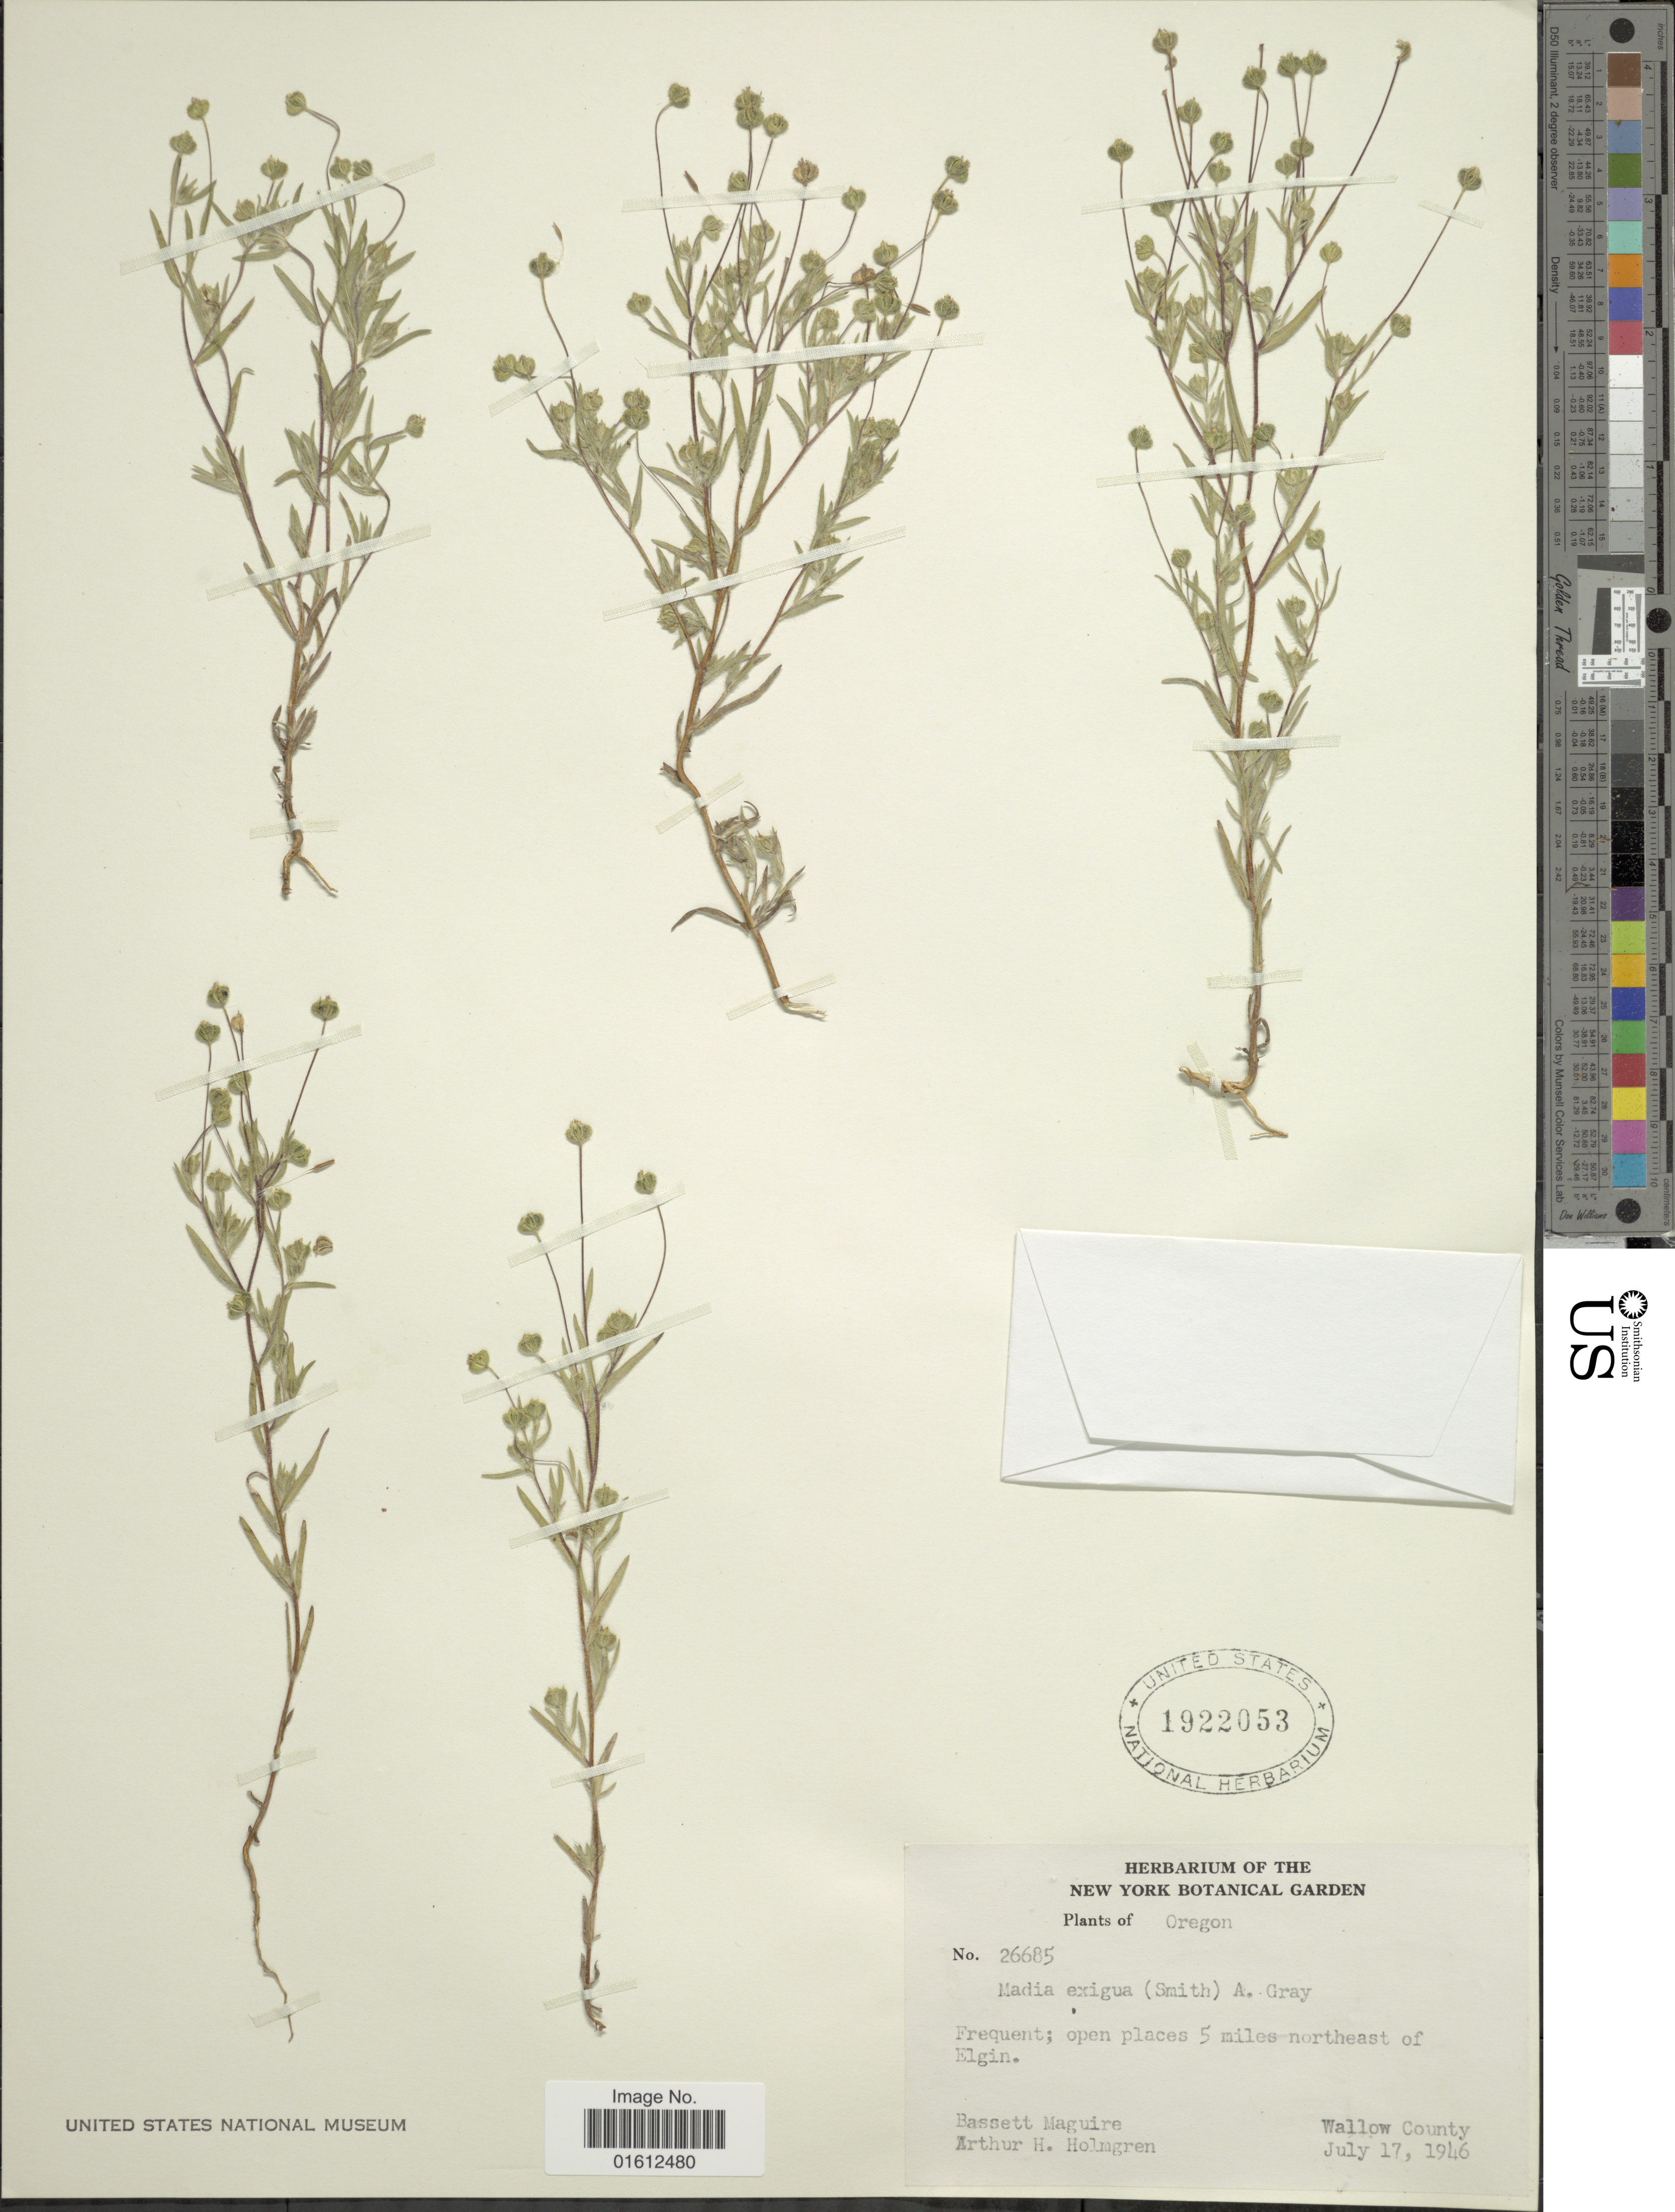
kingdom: Plantae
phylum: Tracheophyta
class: Magnoliopsida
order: Asterales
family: Asteraceae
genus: Madia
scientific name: Madia exigua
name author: (Sm.) A. Gray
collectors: B. Maguire & A. H. Holmgren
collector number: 26685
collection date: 1946-07-17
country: United States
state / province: Oregon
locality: Frequent; open places 5 miles nrotheast of Elgin. Wallow County.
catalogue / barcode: US 1922053